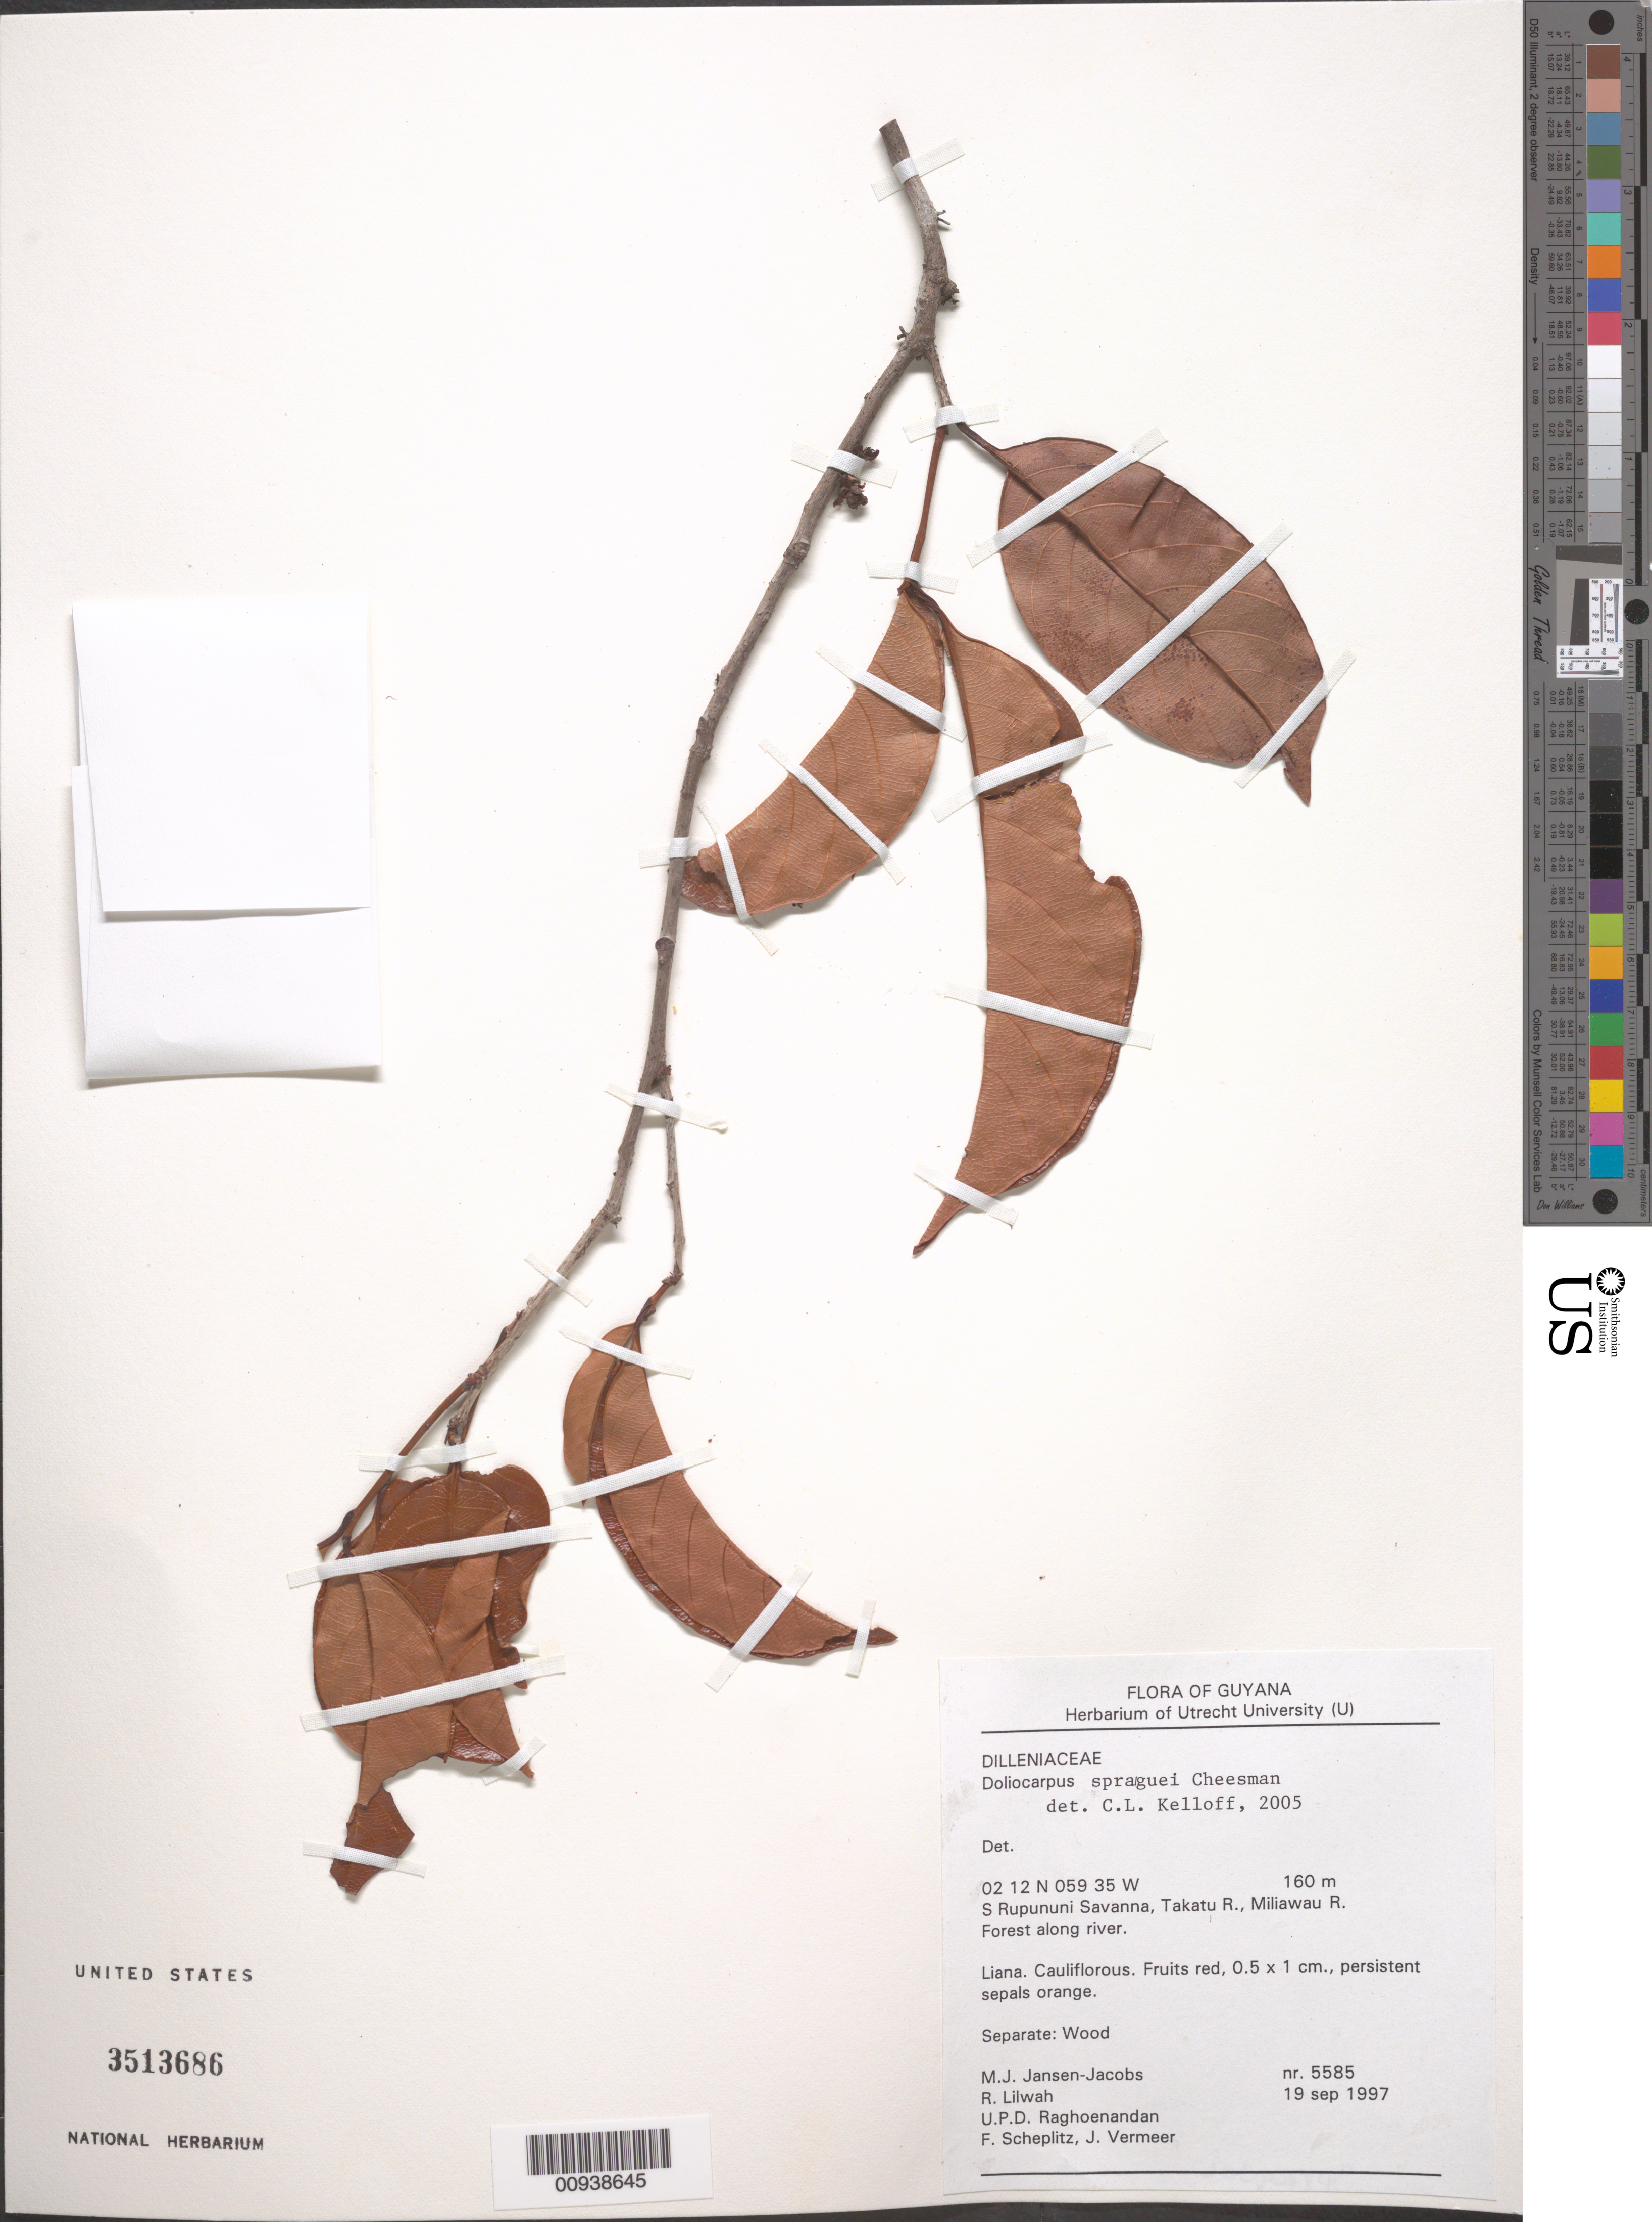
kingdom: Plantae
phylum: Tracheophyta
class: Magnoliopsida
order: Dilleniales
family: Dilleniaceae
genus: Doliocarpus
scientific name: Doliocarpus spraguei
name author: Cheesman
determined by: Kelloff, Carol L., (US), Smithsonian Institution - National Museum of Natural History (UNITED STATES)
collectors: M. J. Jansen-Jacobs, R. Lilwah, U. Raghoenandan, F. Scheplitz & J. Vermeer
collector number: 5585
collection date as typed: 19-Sep-97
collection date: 1997-09-19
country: Guyana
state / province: U. Takutu-U. Essequibo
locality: S. Rupununi savanna, Takutu and Miliawau Rivers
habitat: Forest along river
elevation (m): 160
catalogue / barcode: US 3513686